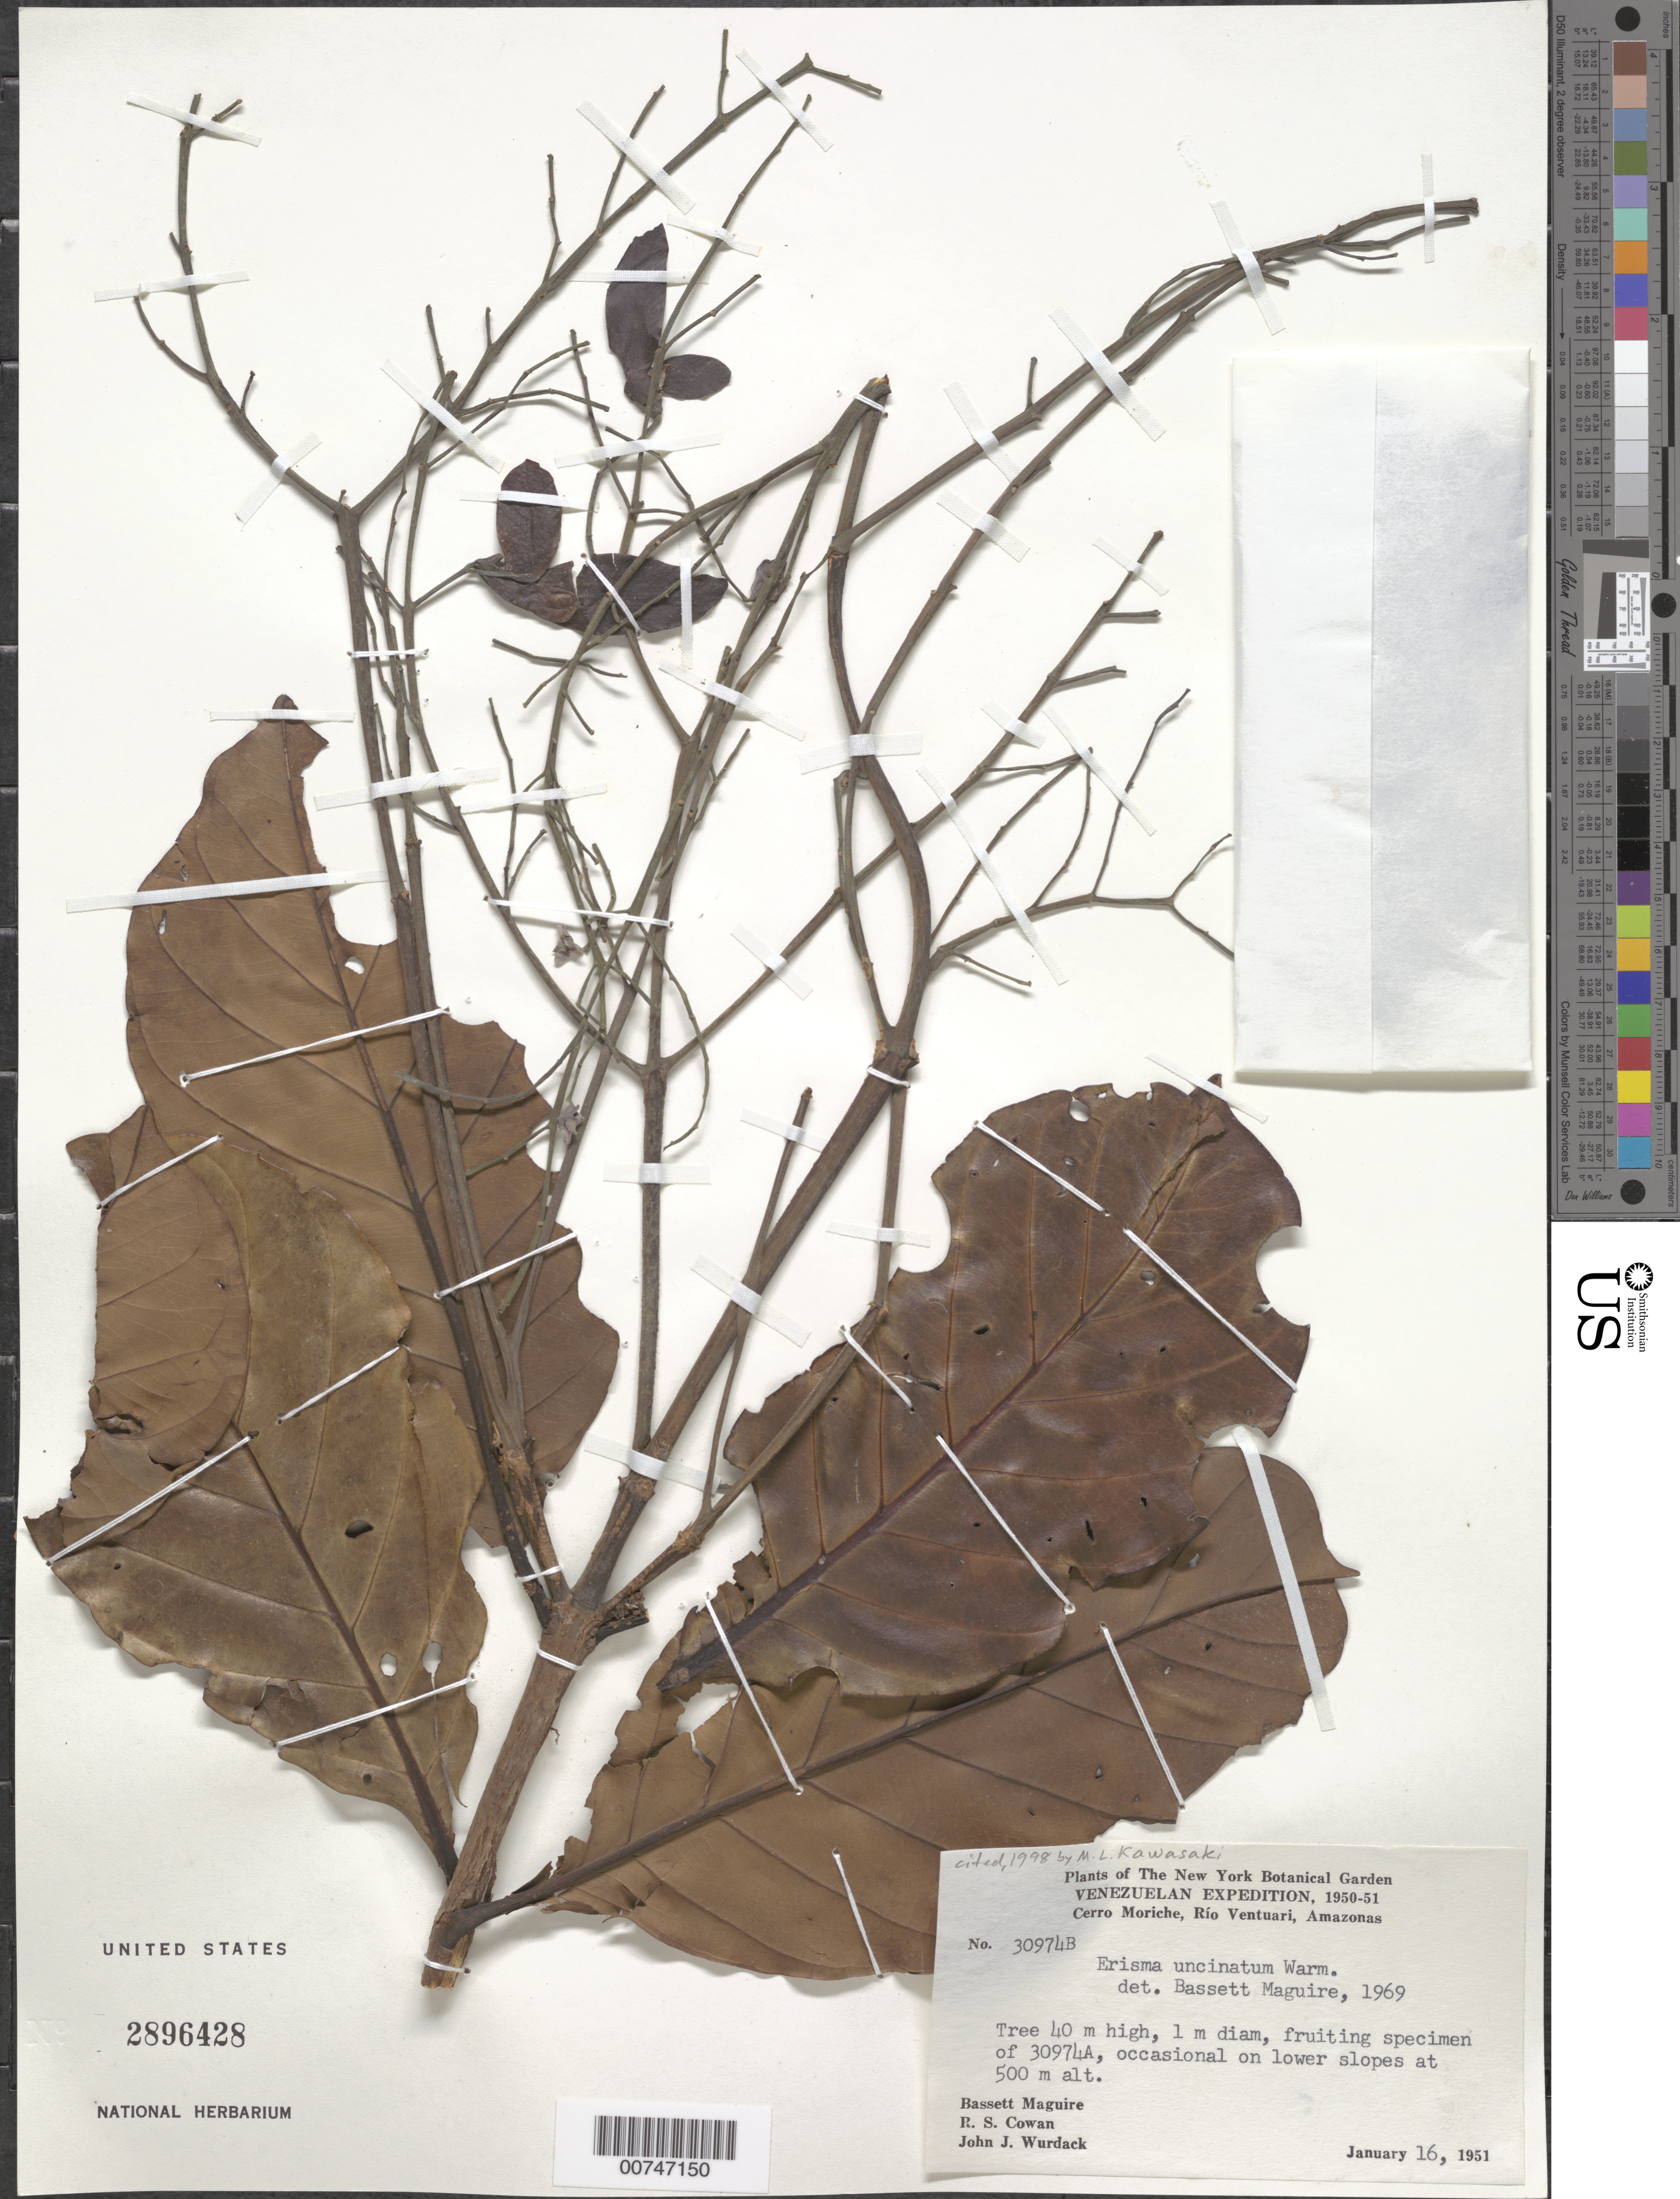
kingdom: Plantae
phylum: Tracheophyta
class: Magnoliopsida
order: Myrtales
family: Vochysiaceae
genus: Erisma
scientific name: Erisma uncinatum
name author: Warm.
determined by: Maguire, Bassett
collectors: B. Maguire, R. S. Cowan & J. J. Wurdack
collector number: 30974 B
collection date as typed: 16-Jan-51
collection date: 1951-01-16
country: Venezuela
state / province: Amazonas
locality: Cerro Moriche, Río Ventuari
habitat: Lower slope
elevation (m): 152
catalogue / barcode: US 2896428